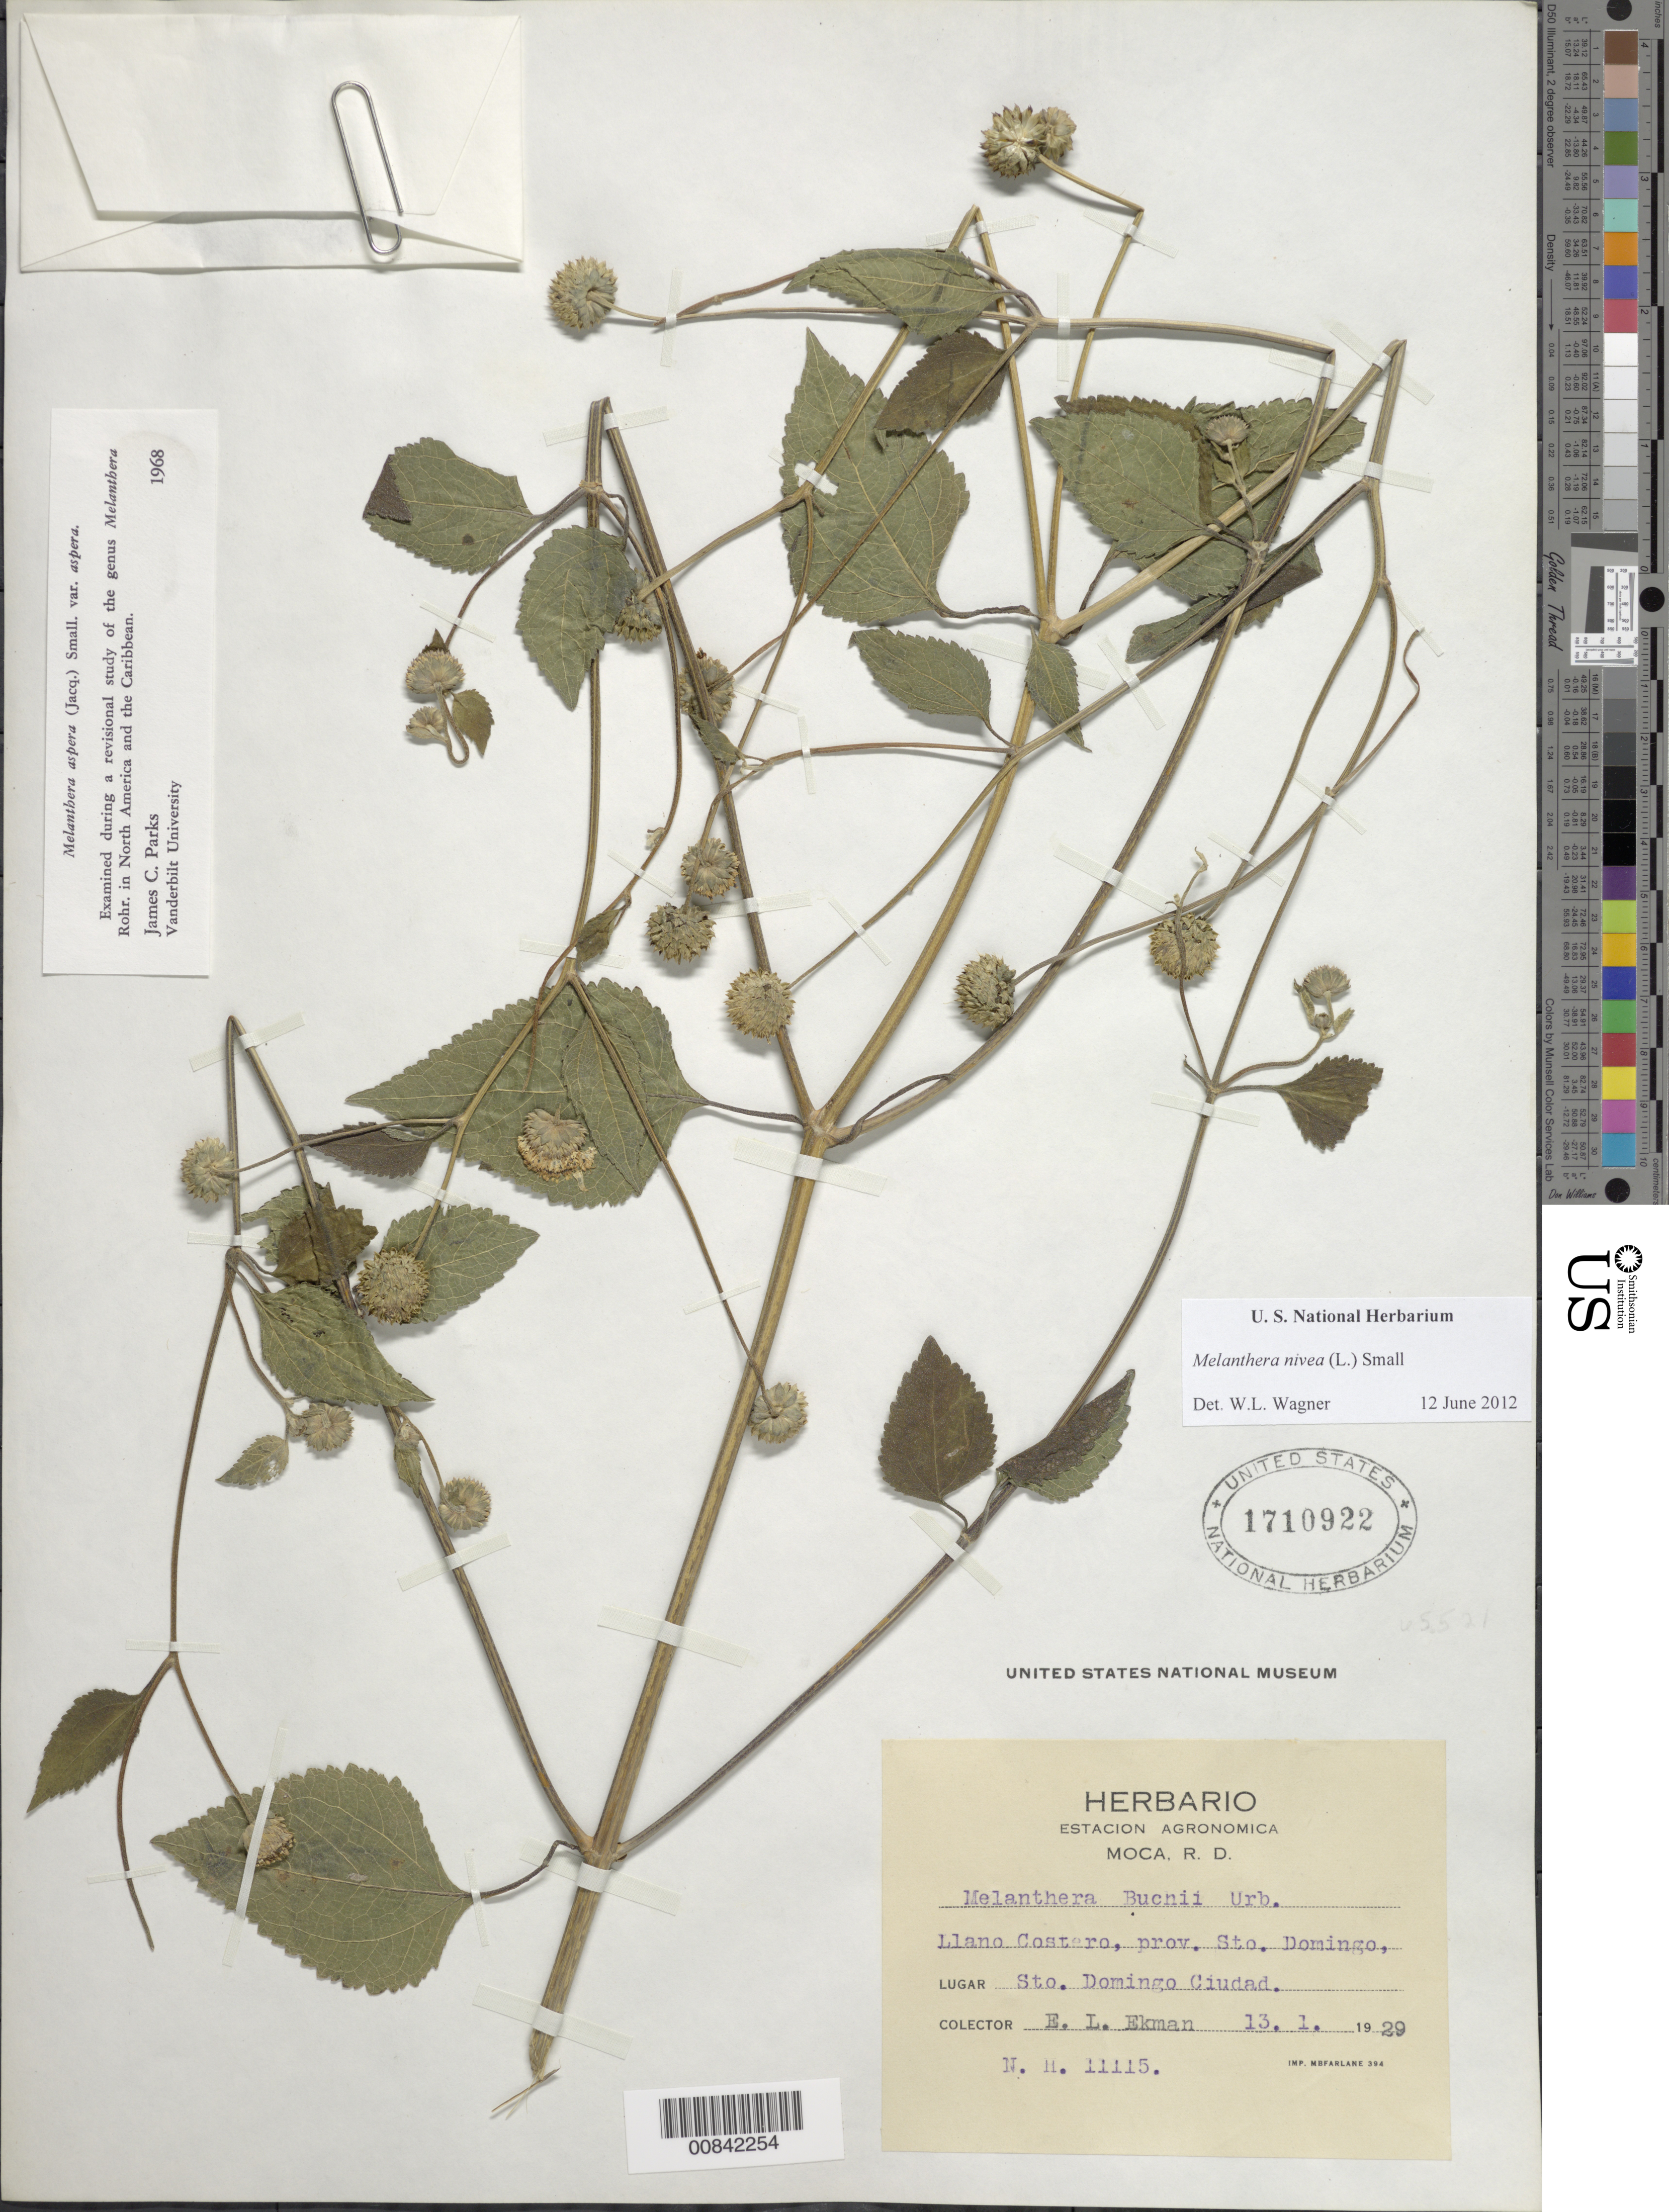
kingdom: Plantae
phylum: Tracheophyta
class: Magnoliopsida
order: Asterales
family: Asteraceae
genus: Melanthera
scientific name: Melanthera nivea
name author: (L.) Small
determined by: Parks, J. C.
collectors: E. L. Ekman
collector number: H 11115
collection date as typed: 13 Jan 1929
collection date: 1929-01-13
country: Dominican Republic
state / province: Distrito Nacional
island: Hispaniola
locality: Llano Costero, Santo Domingo City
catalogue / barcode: US 1710922